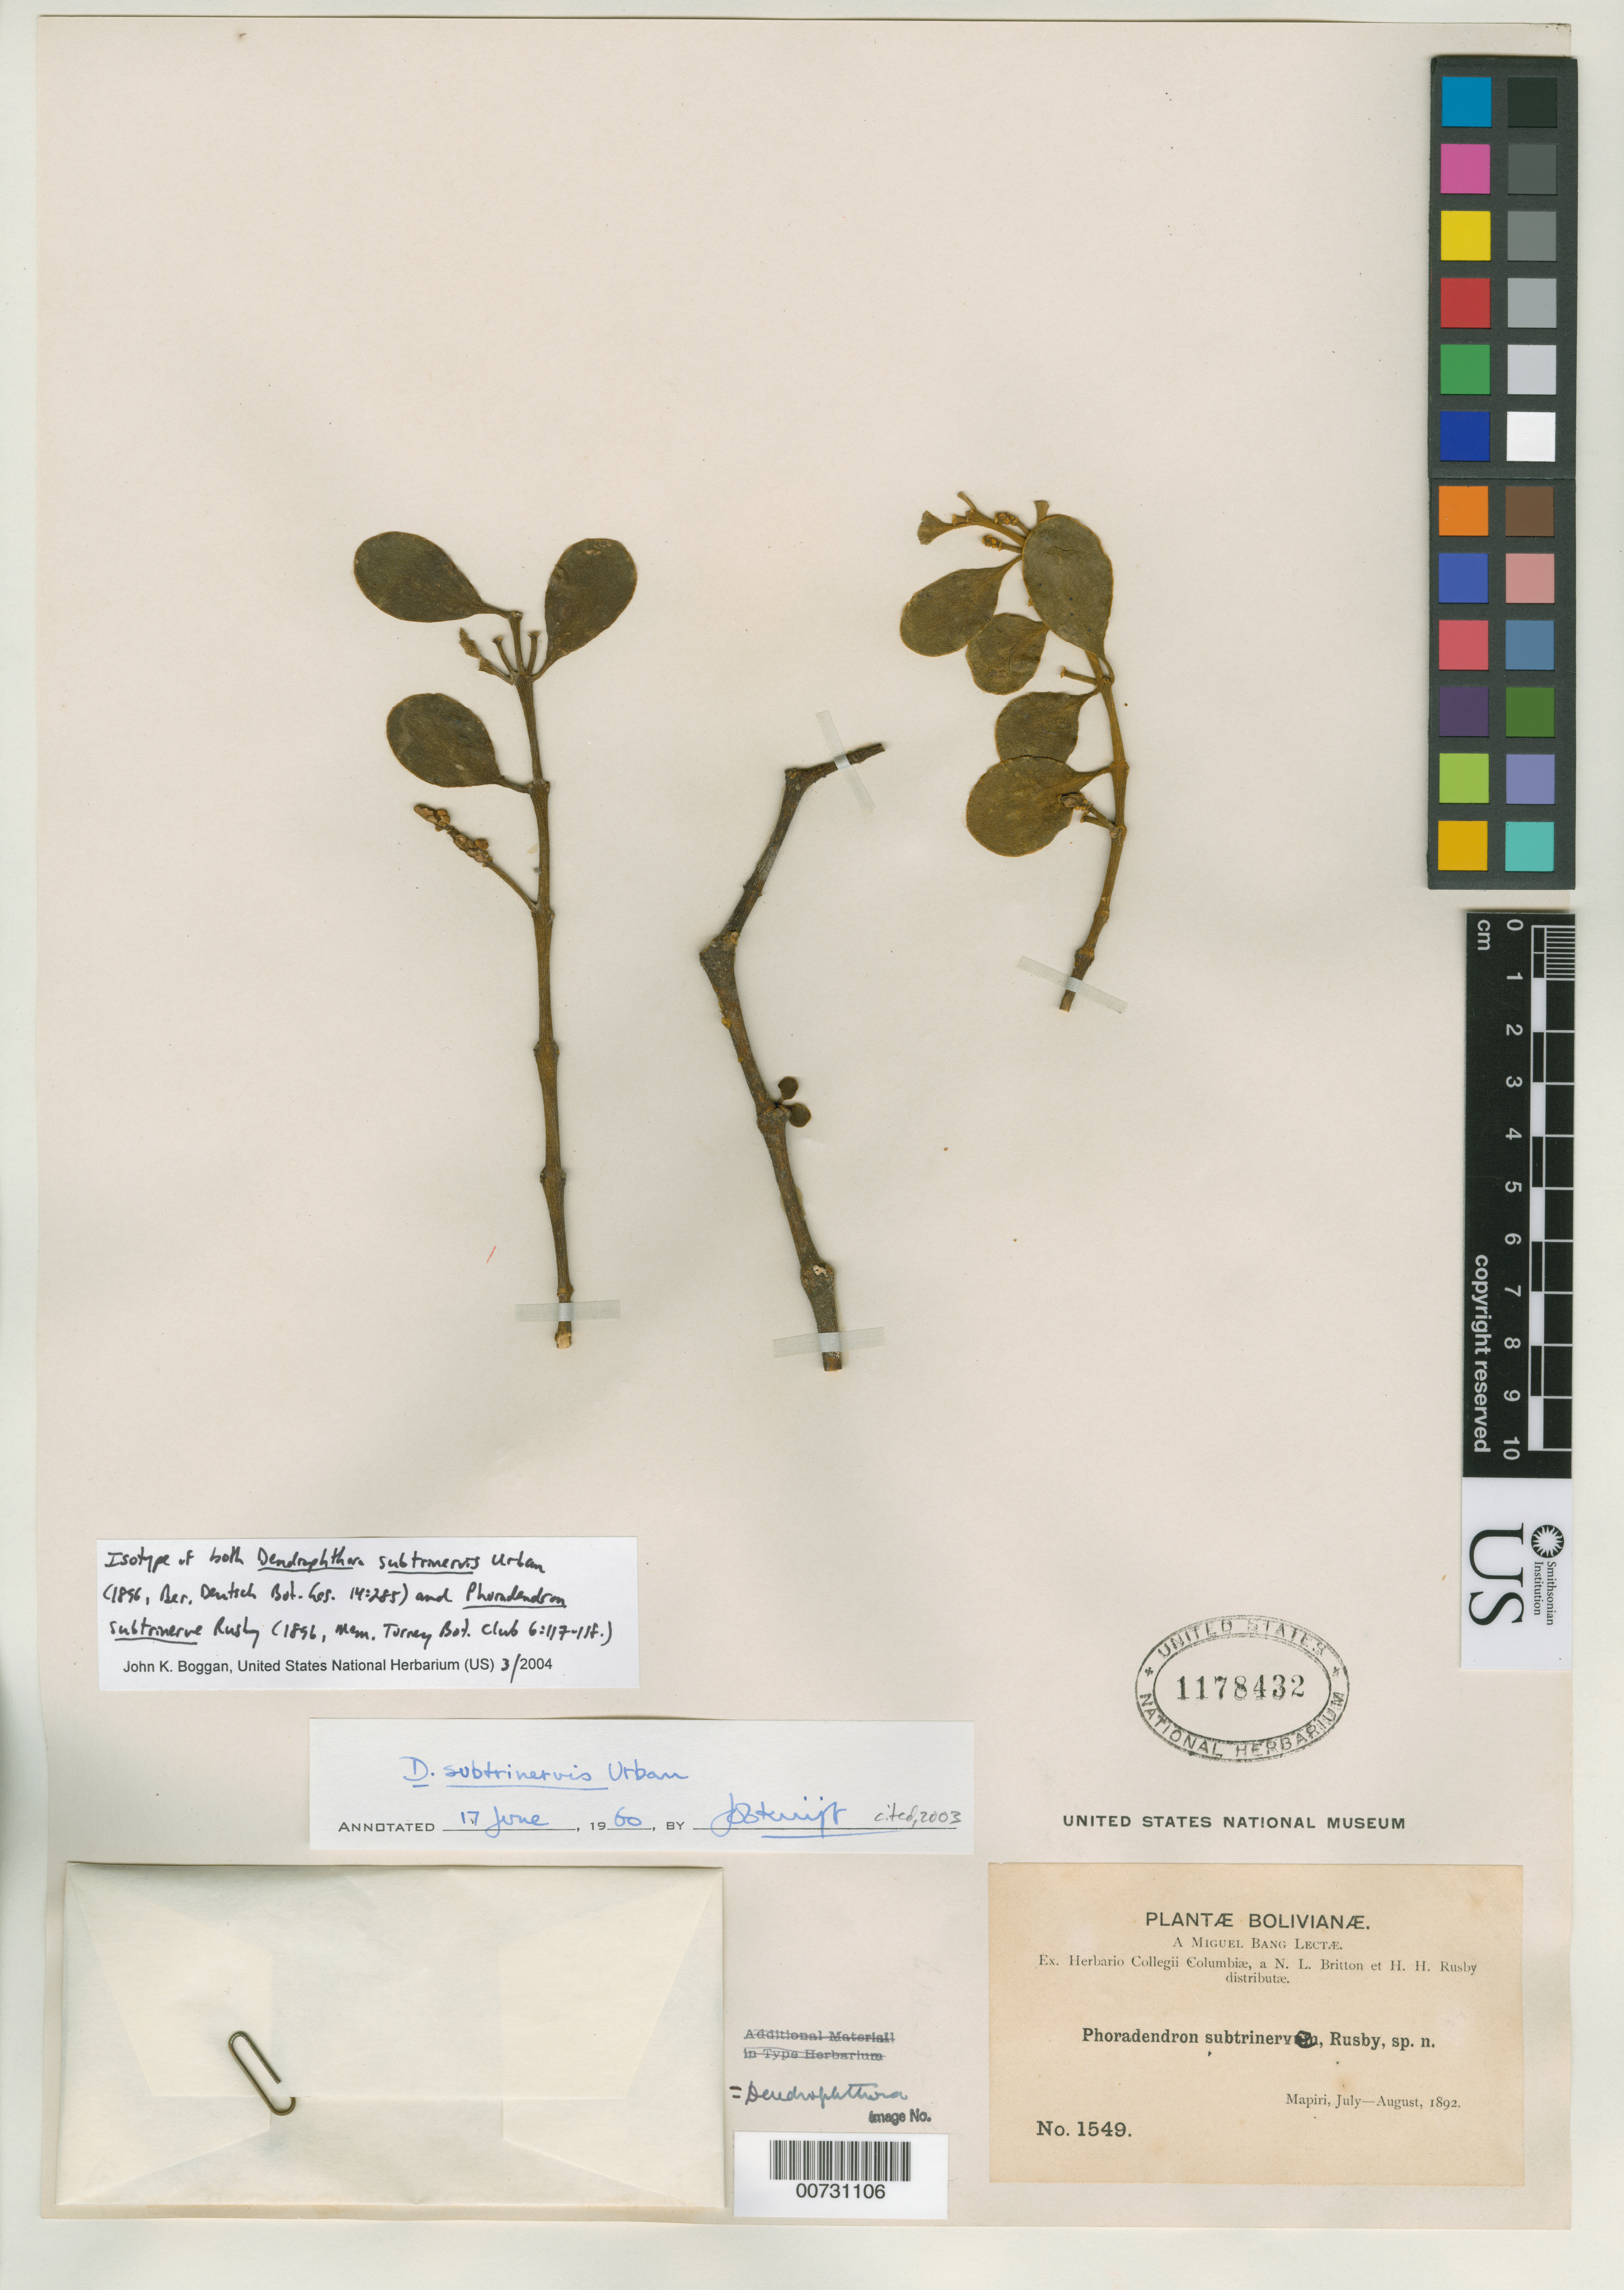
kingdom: Plantae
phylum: Tracheophyta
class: Magnoliopsida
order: Santalales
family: Viscaceae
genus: Phoradendron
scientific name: Phoradendron subtrinerve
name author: Rusby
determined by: Kuijt, Job, (CANADA)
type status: Isotype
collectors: M. Bang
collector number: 1549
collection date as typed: Jul 1892 to -- Aug 1892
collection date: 1892-07/1892-08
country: Bolivia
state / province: La Paz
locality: Mapiri.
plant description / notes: Cited 1961 by Kuijt, Wentia 6: 107-108.; Also an isotype of Dendrophthora subtrinervis Urban.; Cited 1961 by Kuijt, Wentia 6: 107-108.; Also an isotype of Phoradendron subtrinerve Rusby.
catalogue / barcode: US 1178432